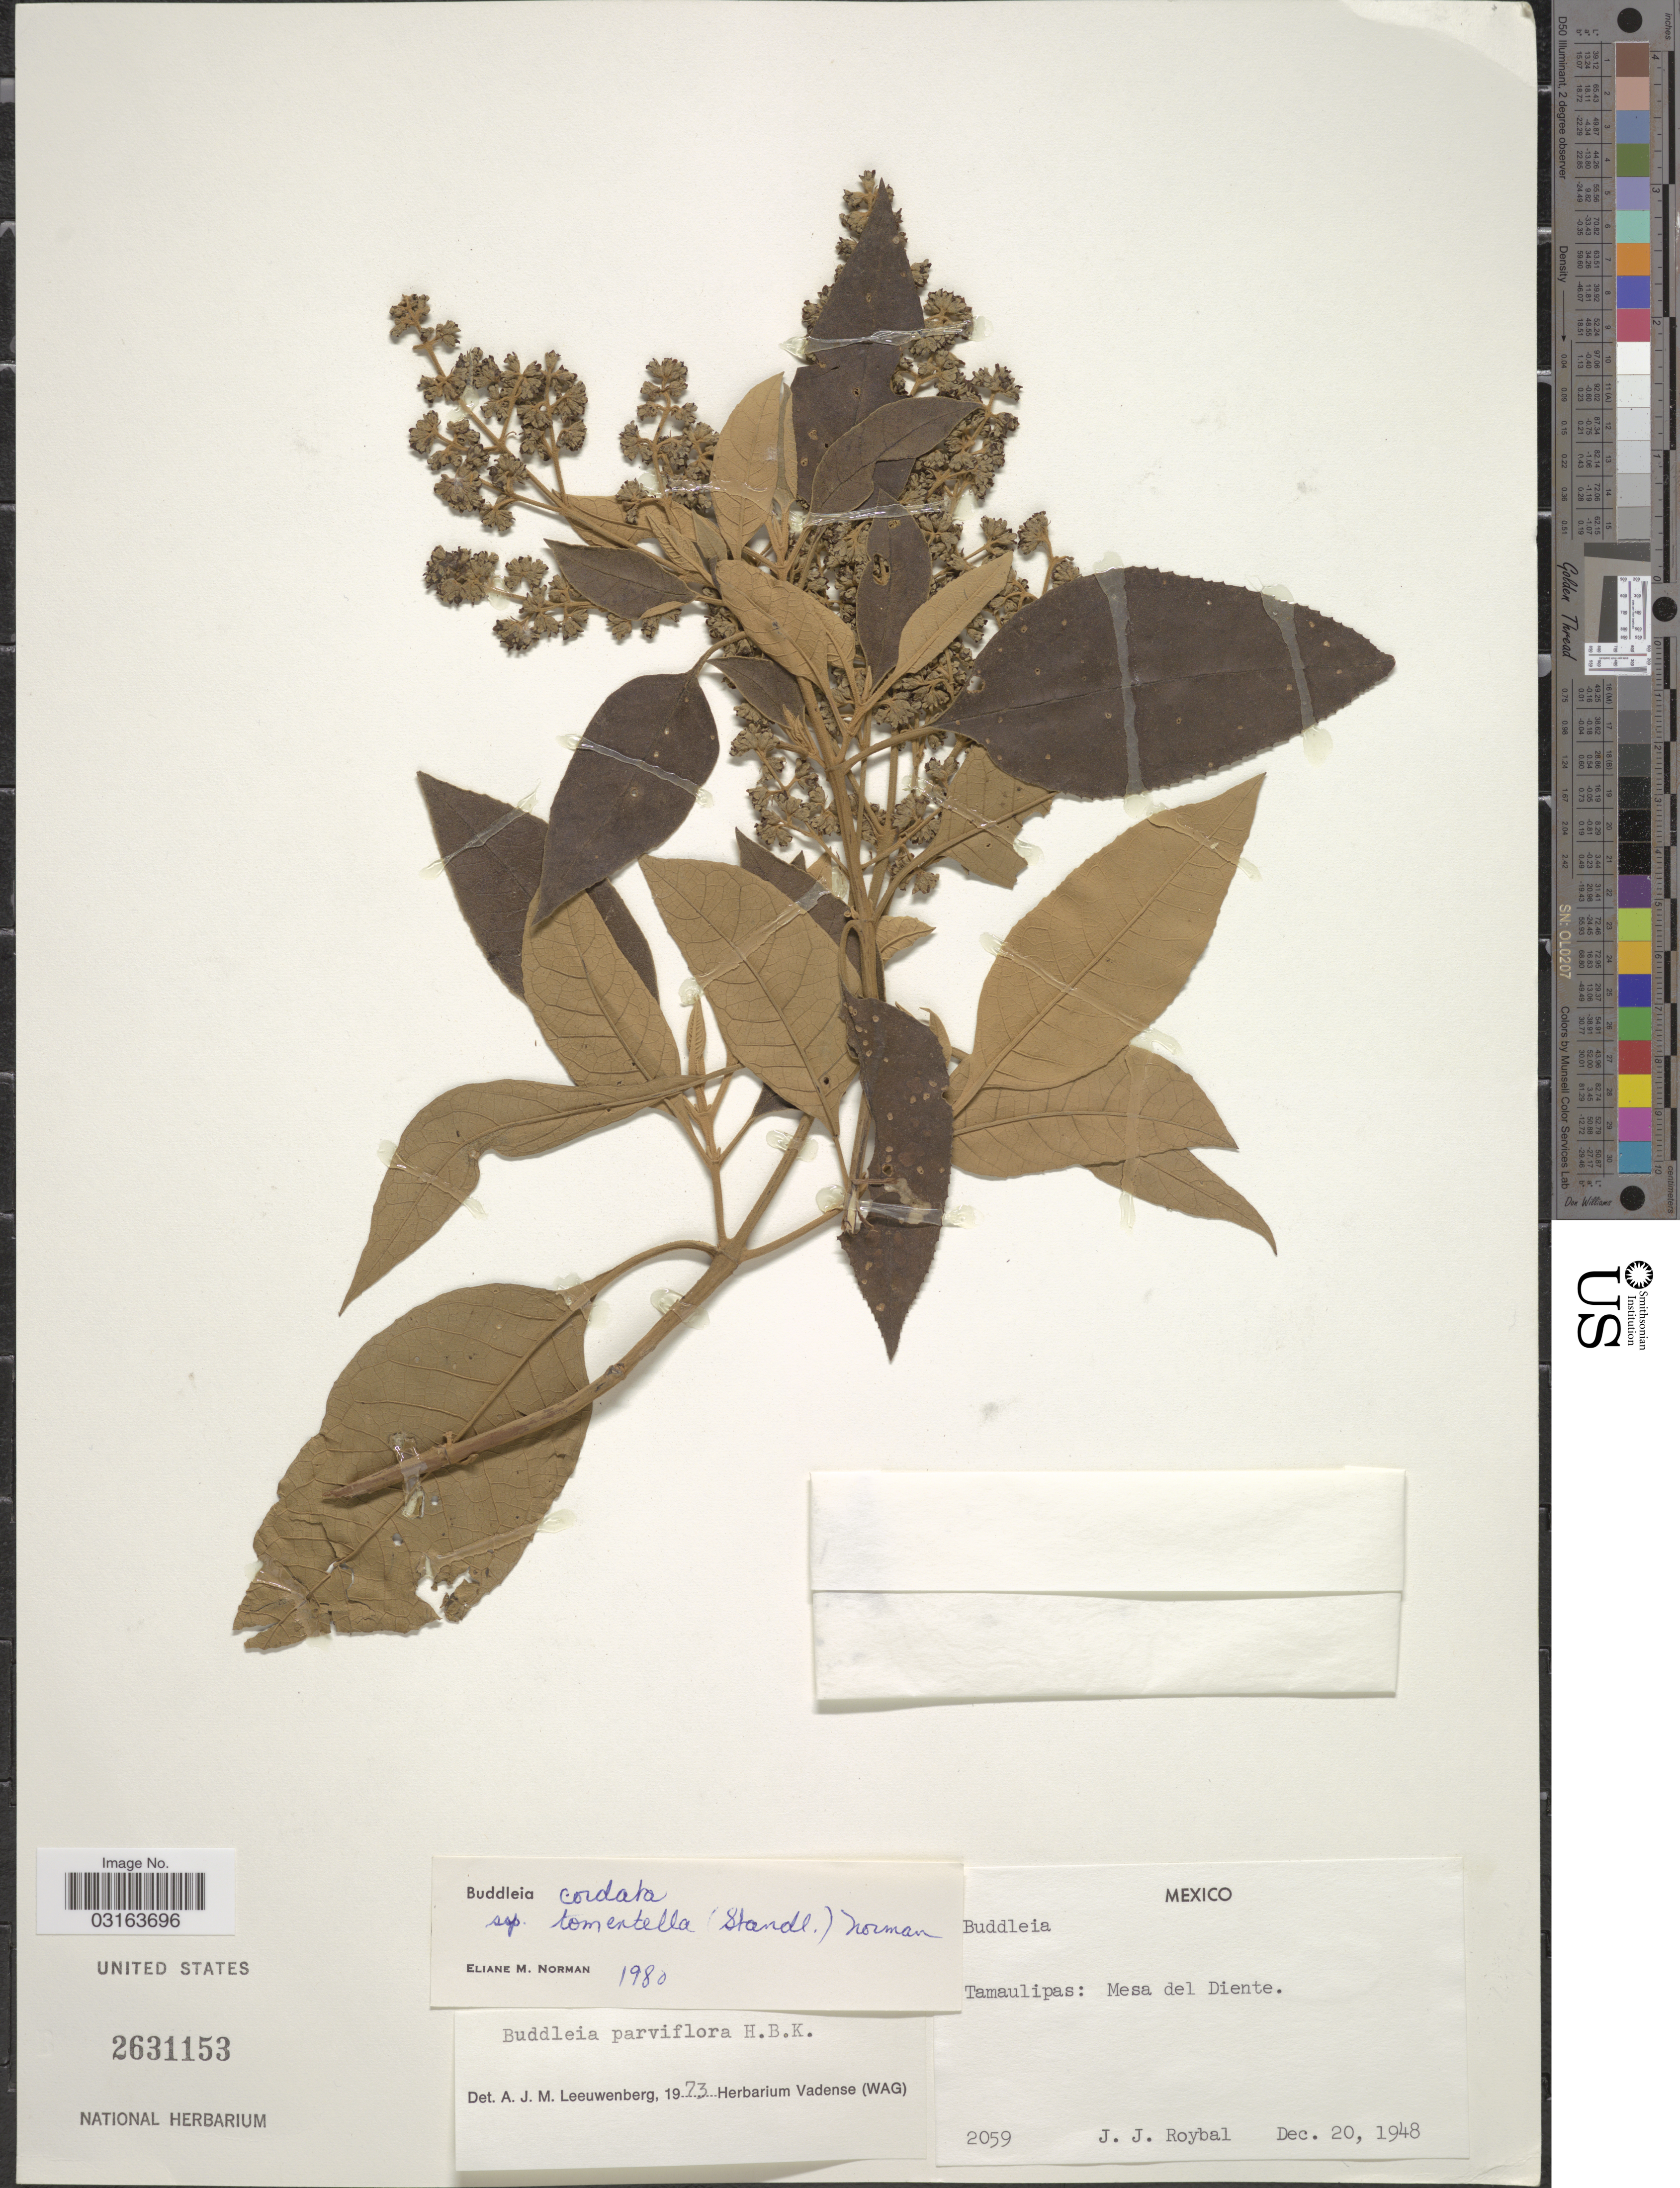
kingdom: Plantae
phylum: Tracheophyta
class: Magnoliopsida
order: Lamiales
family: Scrophulariaceae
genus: Buddleja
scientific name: Buddleja parviflora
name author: Kunth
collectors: J. J. Roybal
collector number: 2059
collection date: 1948-12-20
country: Mexico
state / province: Tamaulipas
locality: Mesa del Diente.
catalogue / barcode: US 2631153